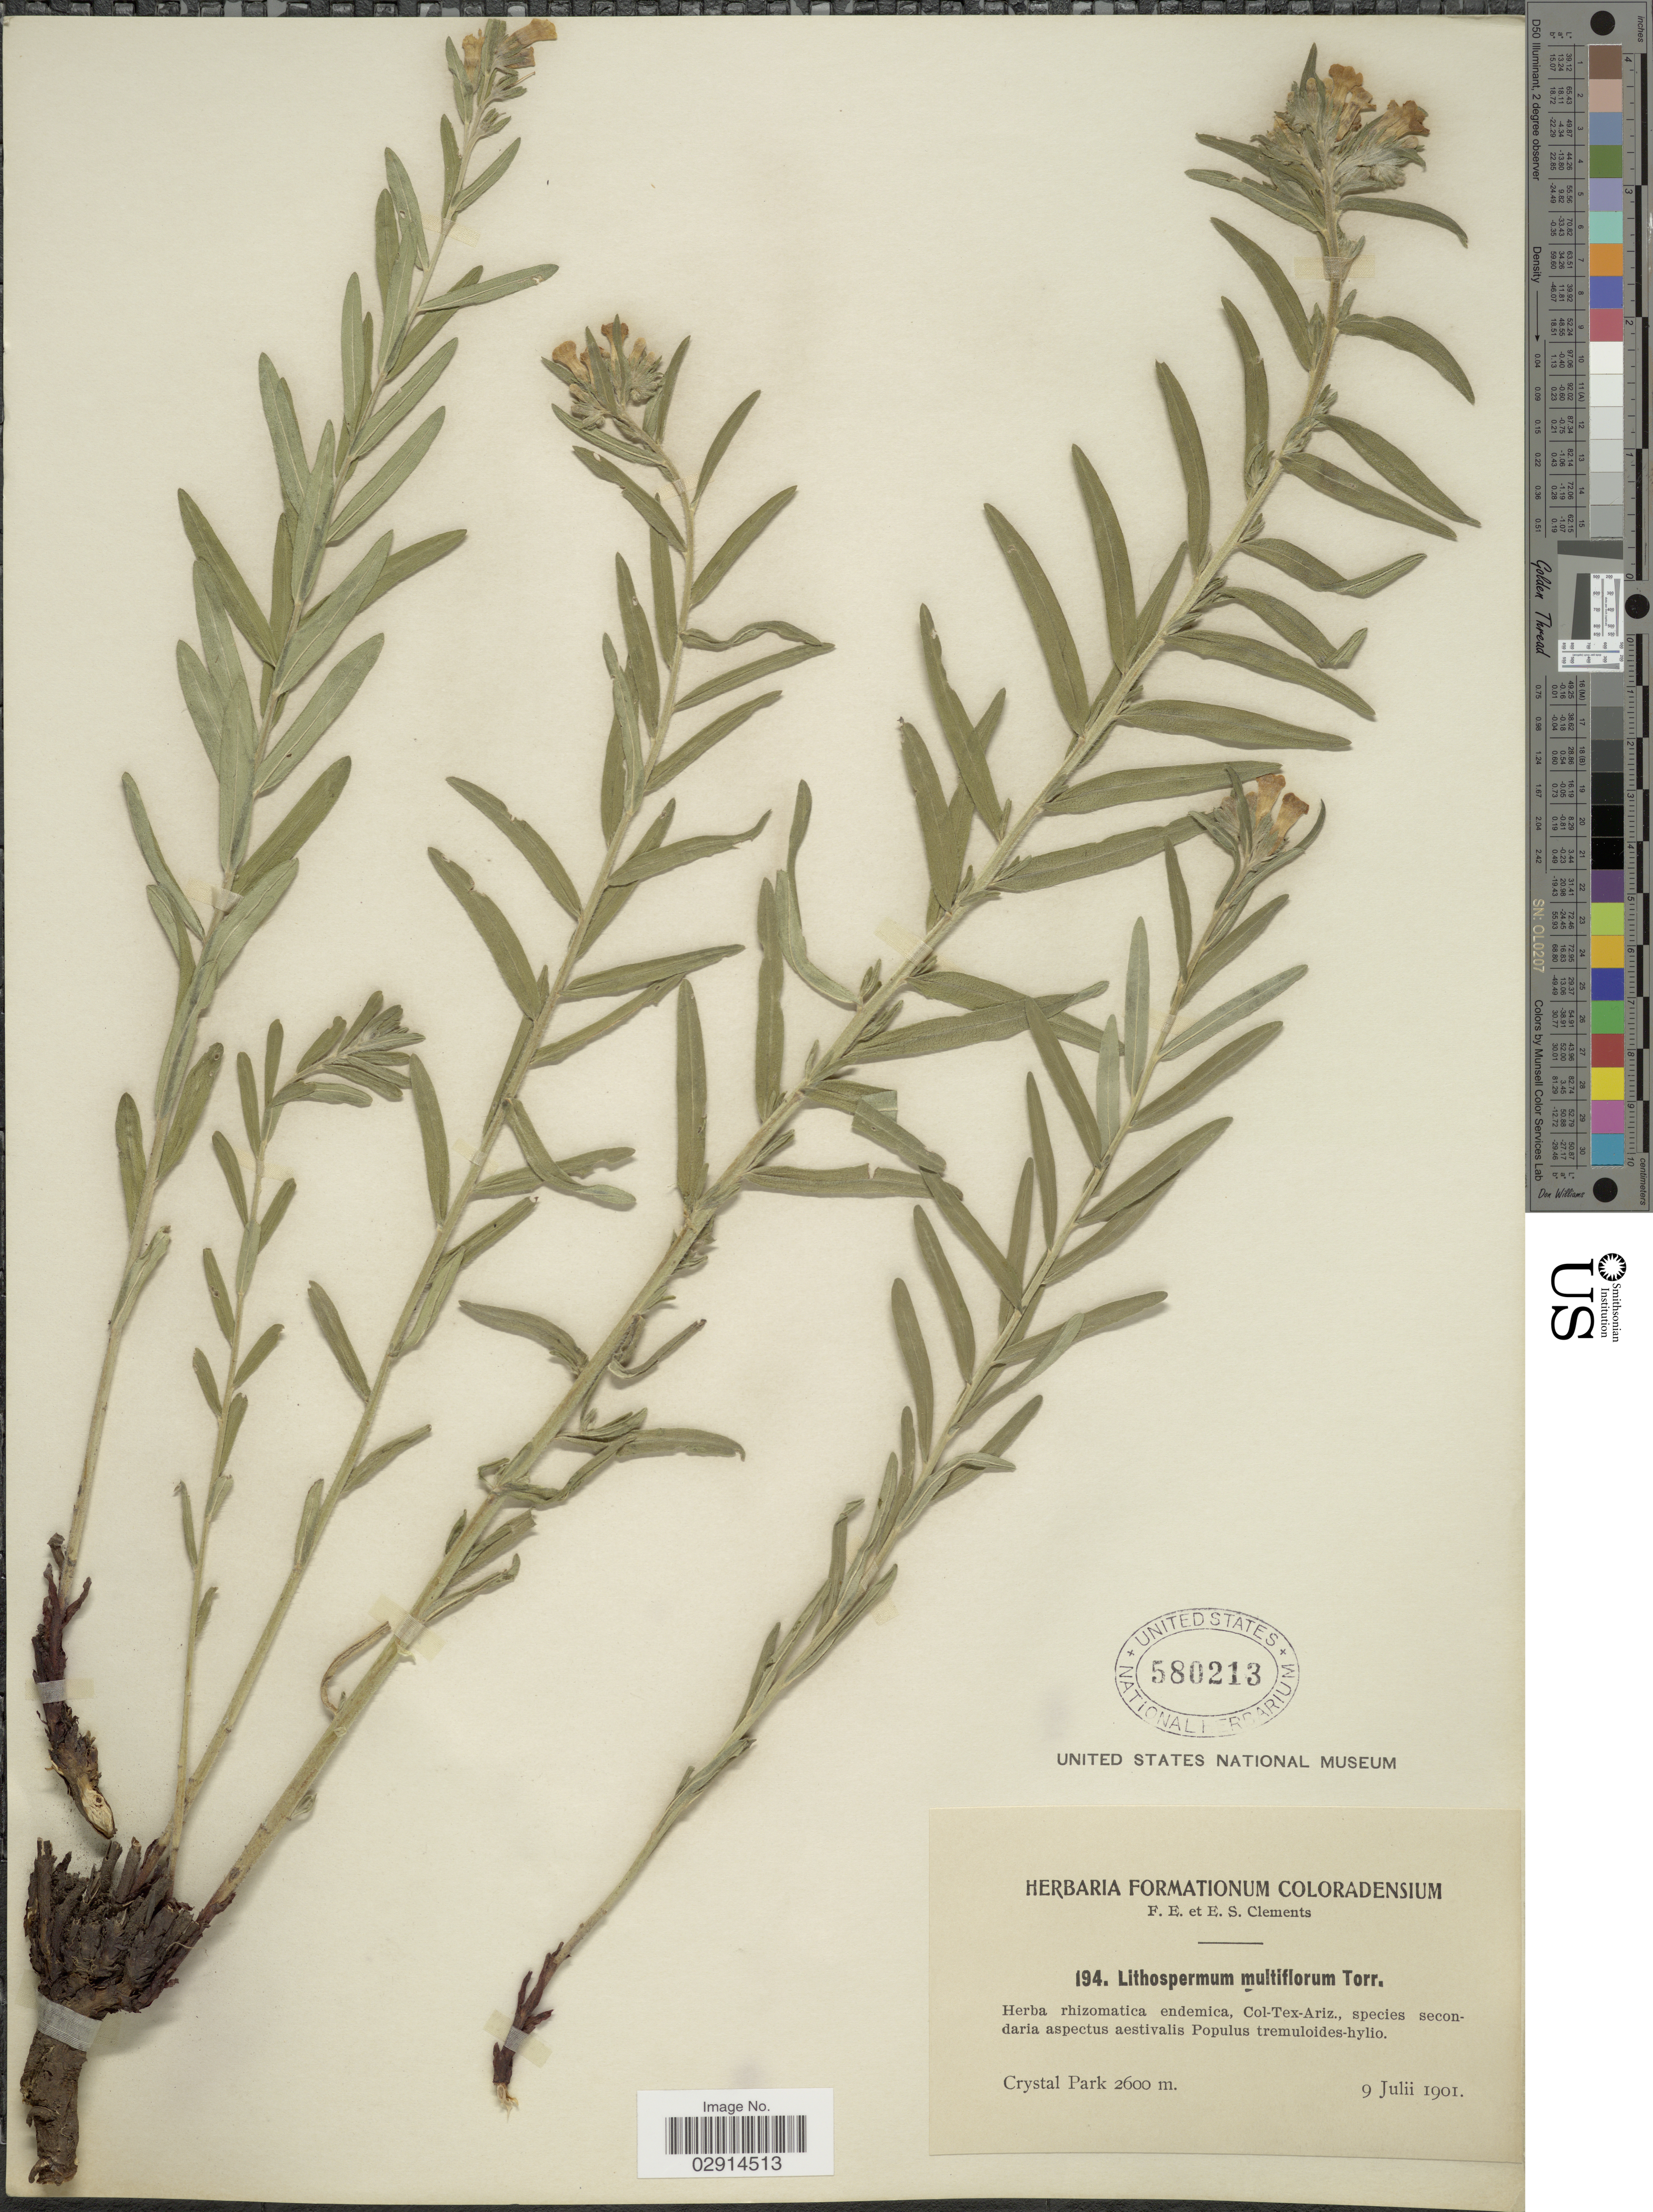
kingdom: Plantae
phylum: Tracheophyta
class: Magnoliopsida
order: Boraginales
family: Boraginaceae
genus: Lithospermum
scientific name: Lithospermum multiflorum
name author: Torr. ex A. Gray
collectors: F. E. Clements & E. S. Clements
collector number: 194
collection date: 1901-07-09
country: United States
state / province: Colorado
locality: Crystal Park.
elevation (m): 2600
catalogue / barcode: US 580213